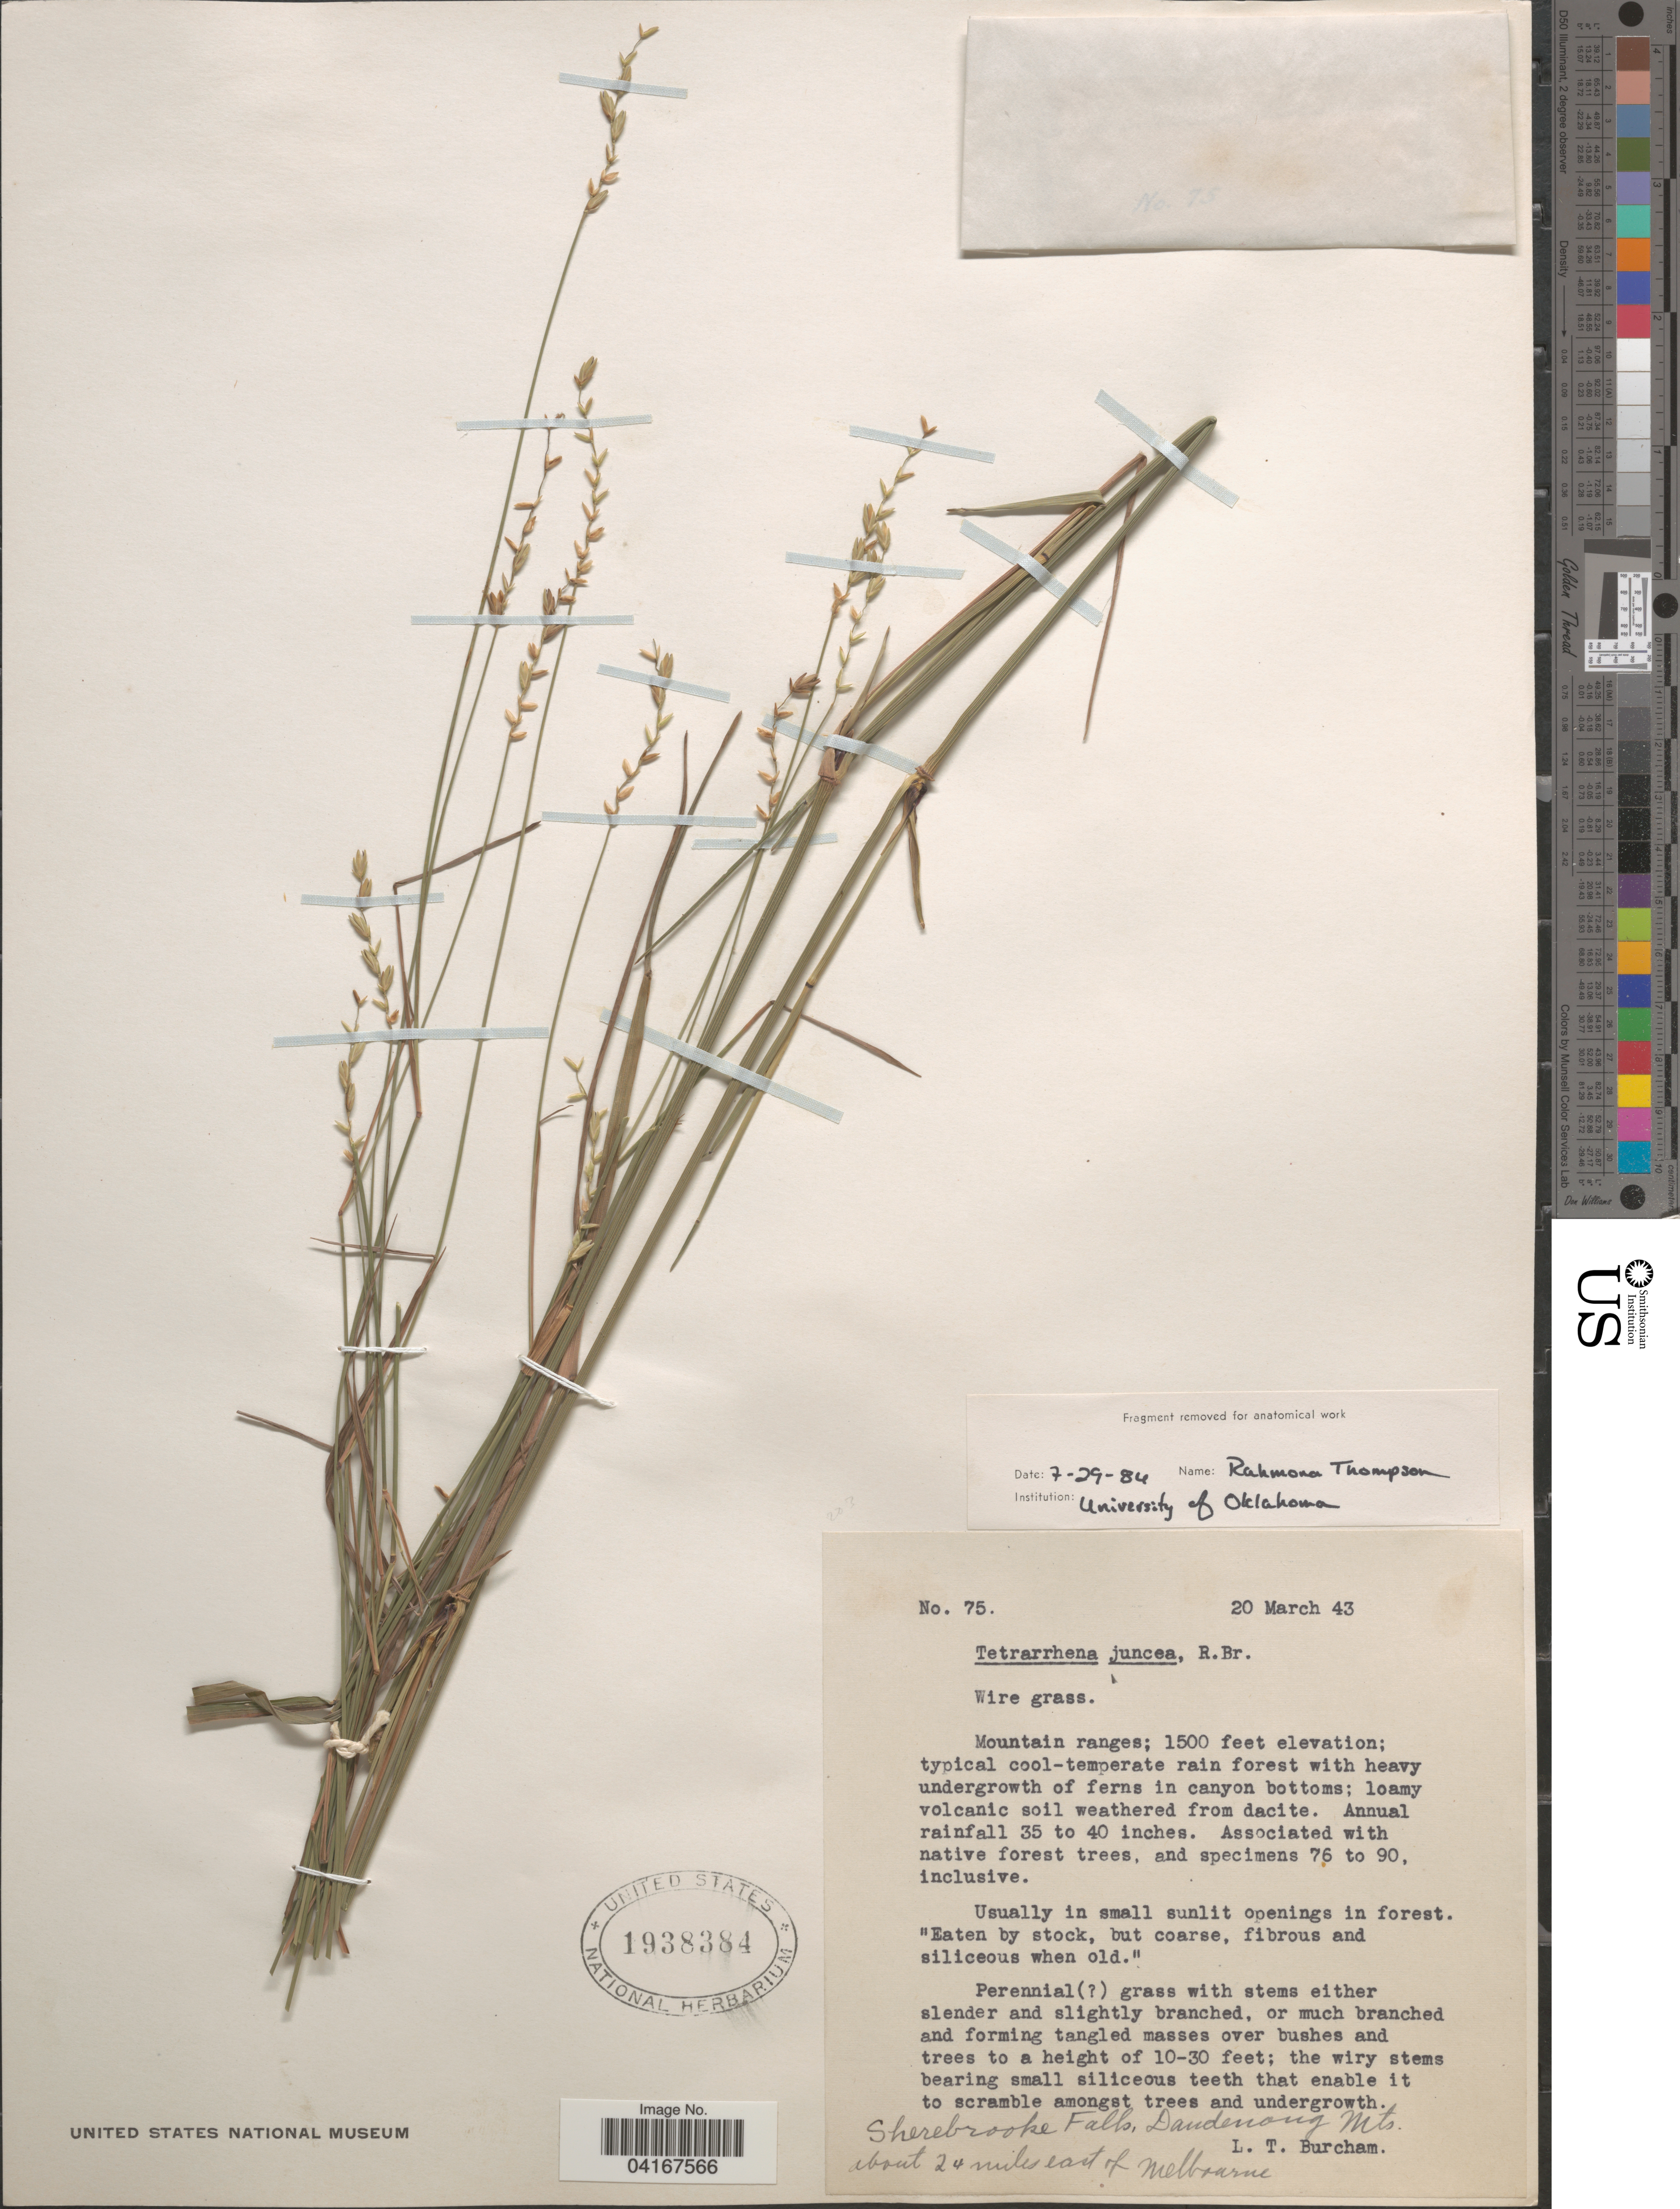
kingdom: Plantae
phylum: Tracheophyta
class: Liliopsida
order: Poales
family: Poaceae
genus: Tetrarrhena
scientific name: Tetrarrhena juncea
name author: R. Br.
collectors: L. Burcham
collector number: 75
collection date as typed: Transcribed d/m/y: 20/3/43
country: Australia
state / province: Victoria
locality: Sherebrooke Falls, Dandenong Mts. about 24 miles east of Melbourne.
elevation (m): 457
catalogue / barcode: US 1938384